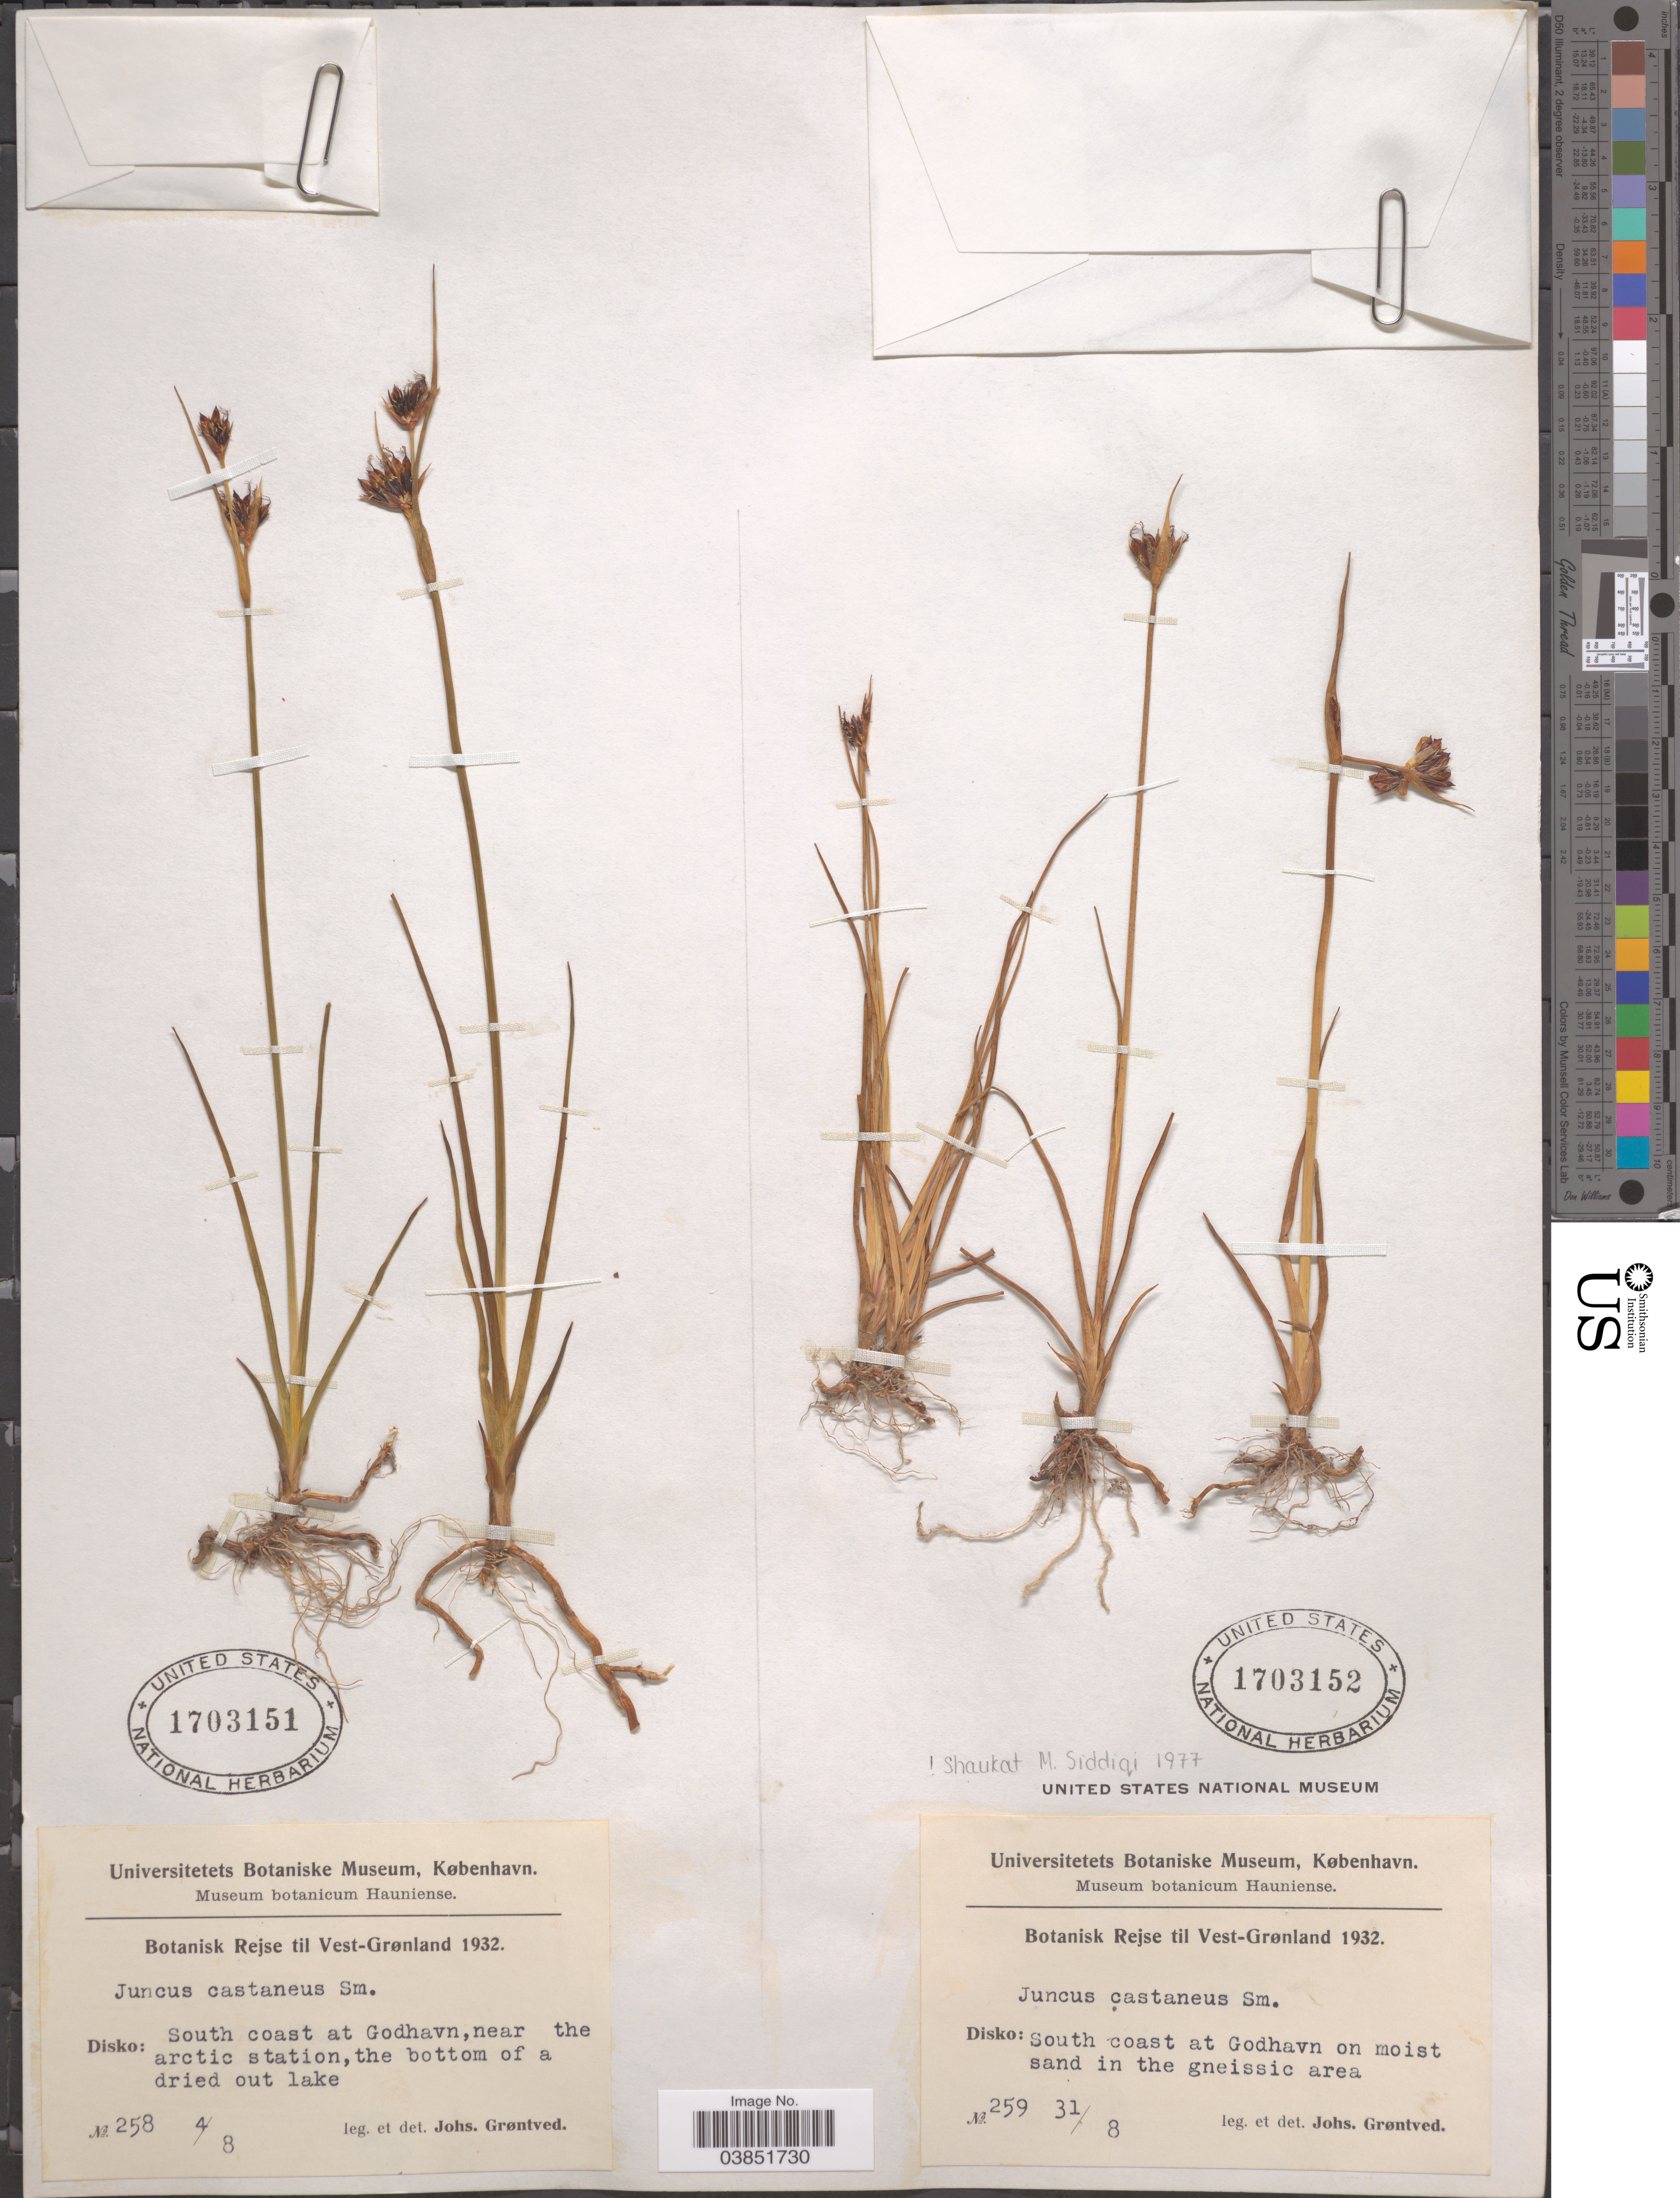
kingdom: Plantae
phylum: Tracheophyta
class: Liliopsida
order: Poales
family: Juncaceae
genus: Juncus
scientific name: Juncus castaneus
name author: Sm.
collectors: J. Grøntved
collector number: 258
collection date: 1932-08-04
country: Greenland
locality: Vest-Grønland. Disko: South coast at Godhavn, near the arctic station, the bottom of a dried out lake.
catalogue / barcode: US 1703151